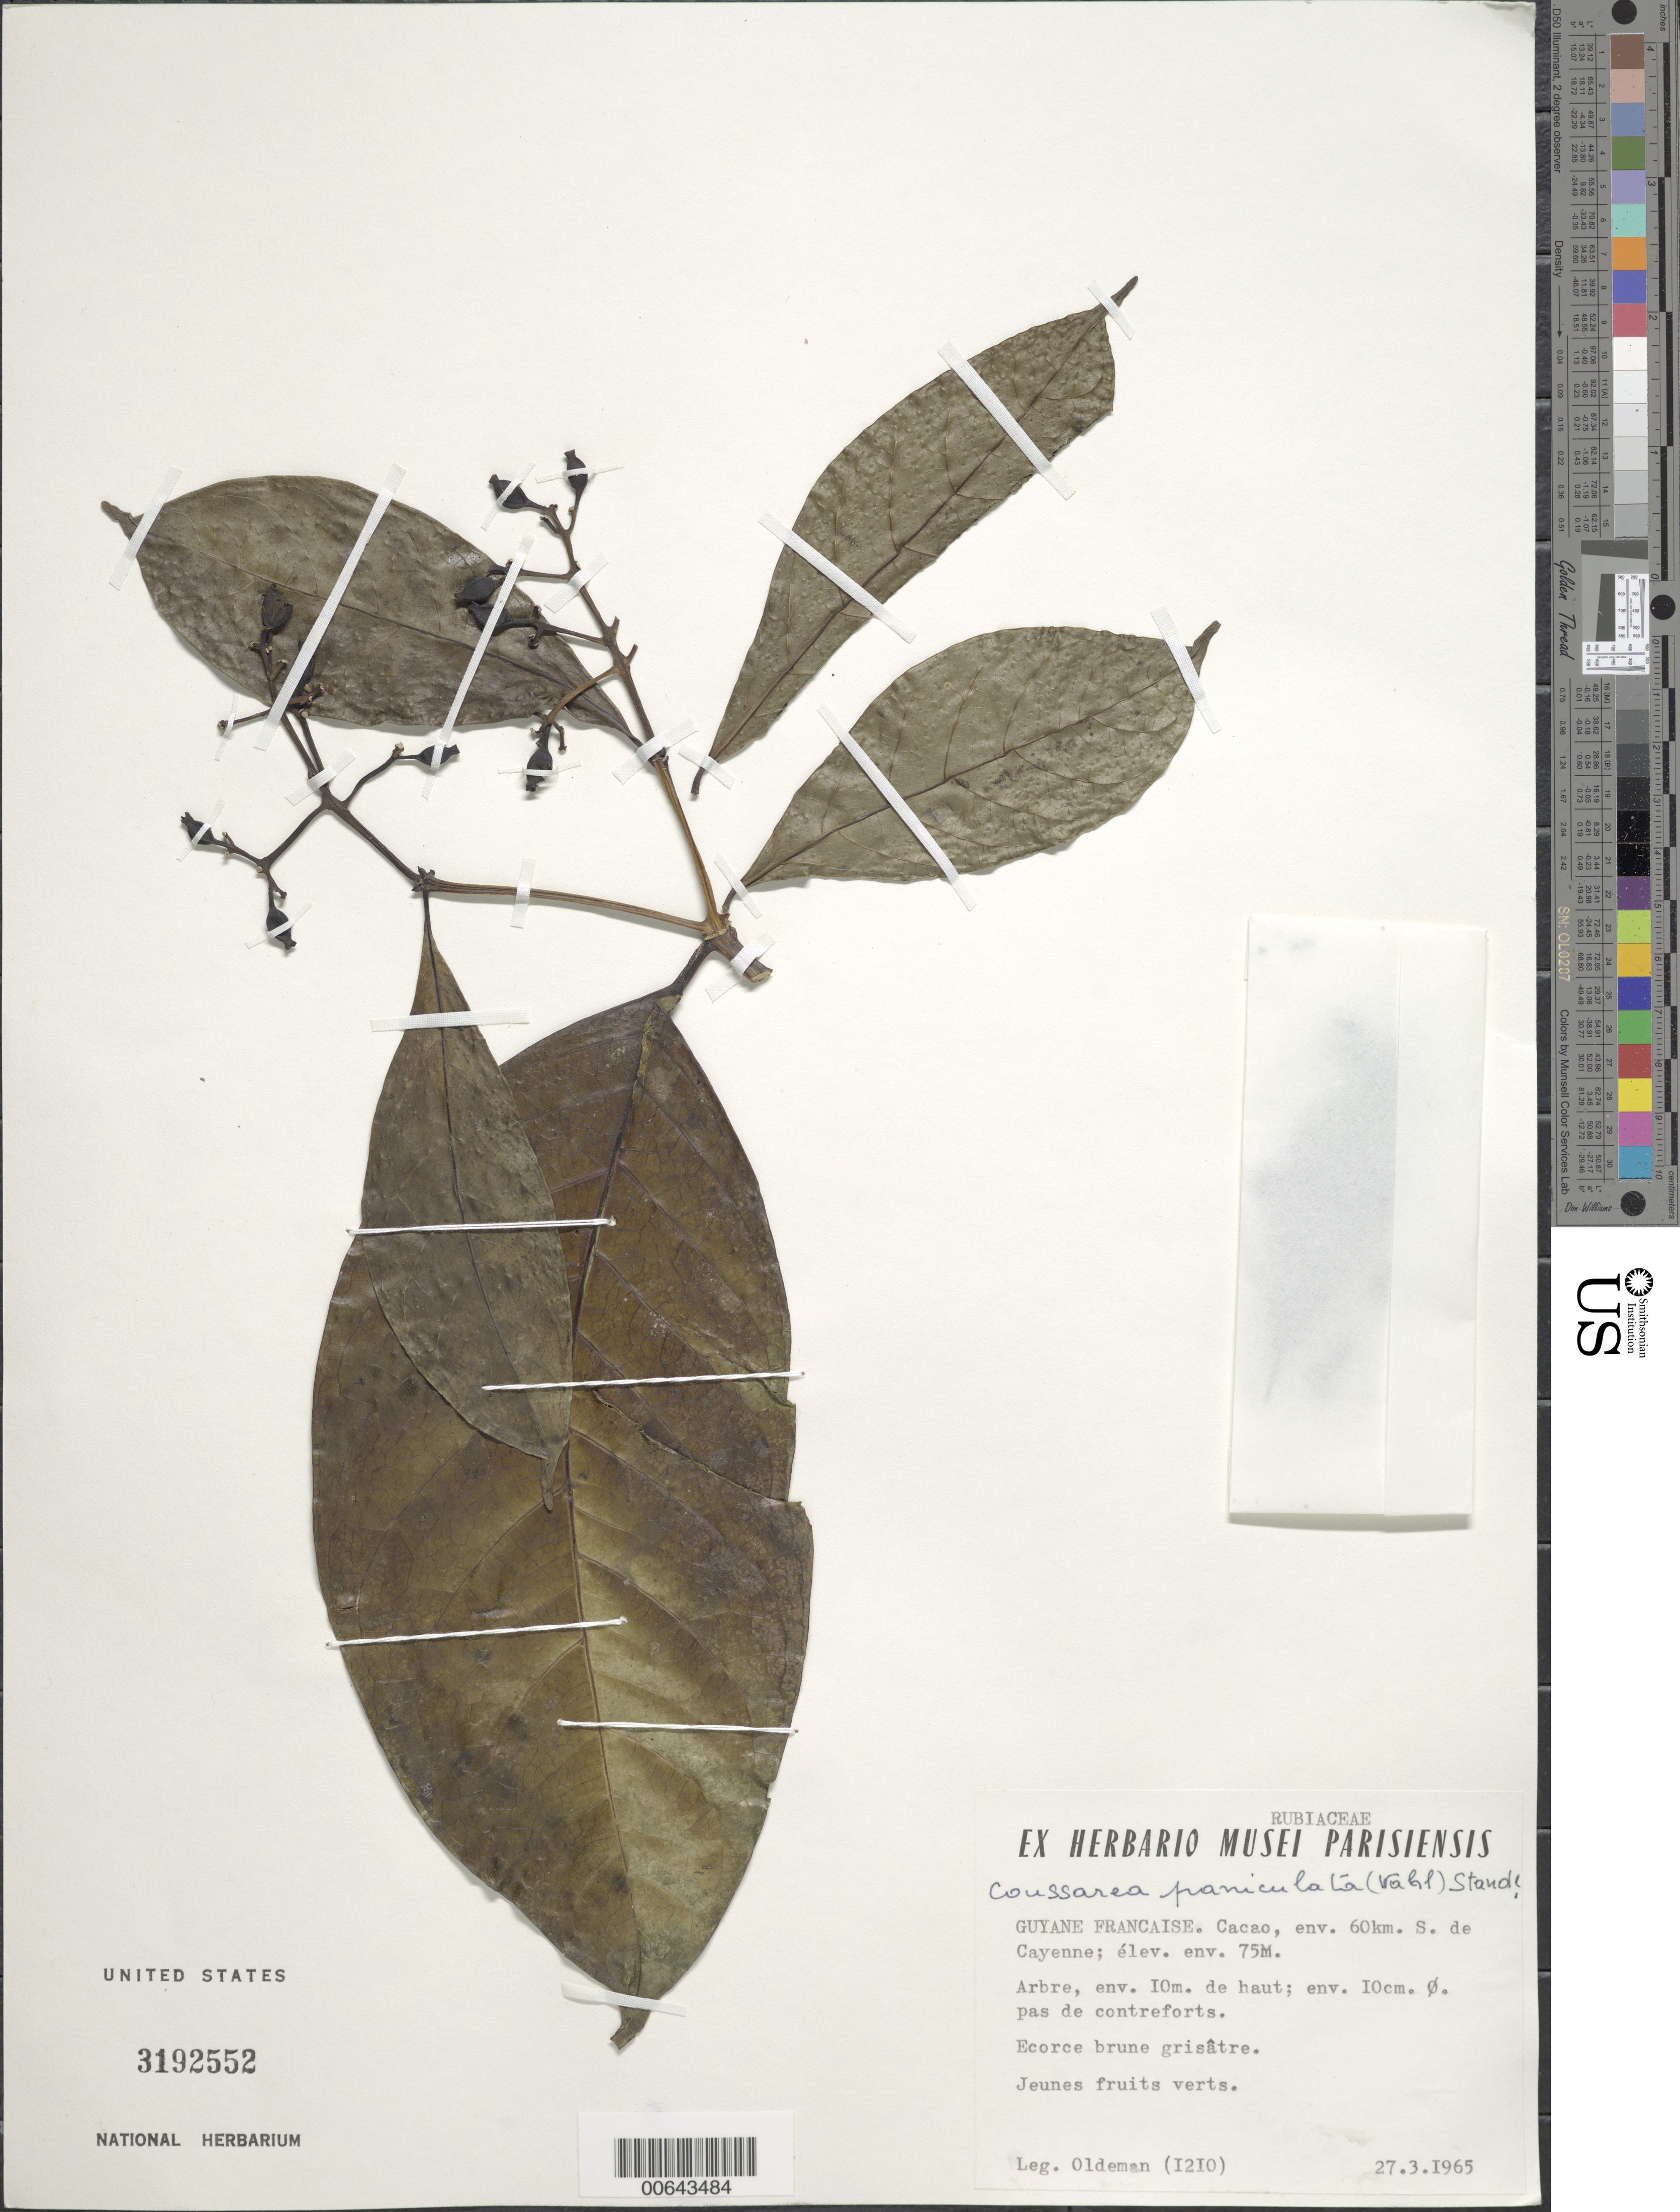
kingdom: Plantae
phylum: Tracheophyta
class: Magnoliopsida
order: Gentianales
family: Rubiaceae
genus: Coussarea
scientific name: Coussarea paniculata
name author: (Vahl) Standl.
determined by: Steyermark, Julian A., (VEN)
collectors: R. Oldeman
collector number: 1210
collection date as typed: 27-Mar-65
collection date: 1965-03-27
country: French Guiana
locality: Mt. Cacao, env. 60 km S de Cayenne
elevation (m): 75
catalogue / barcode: US 3192552